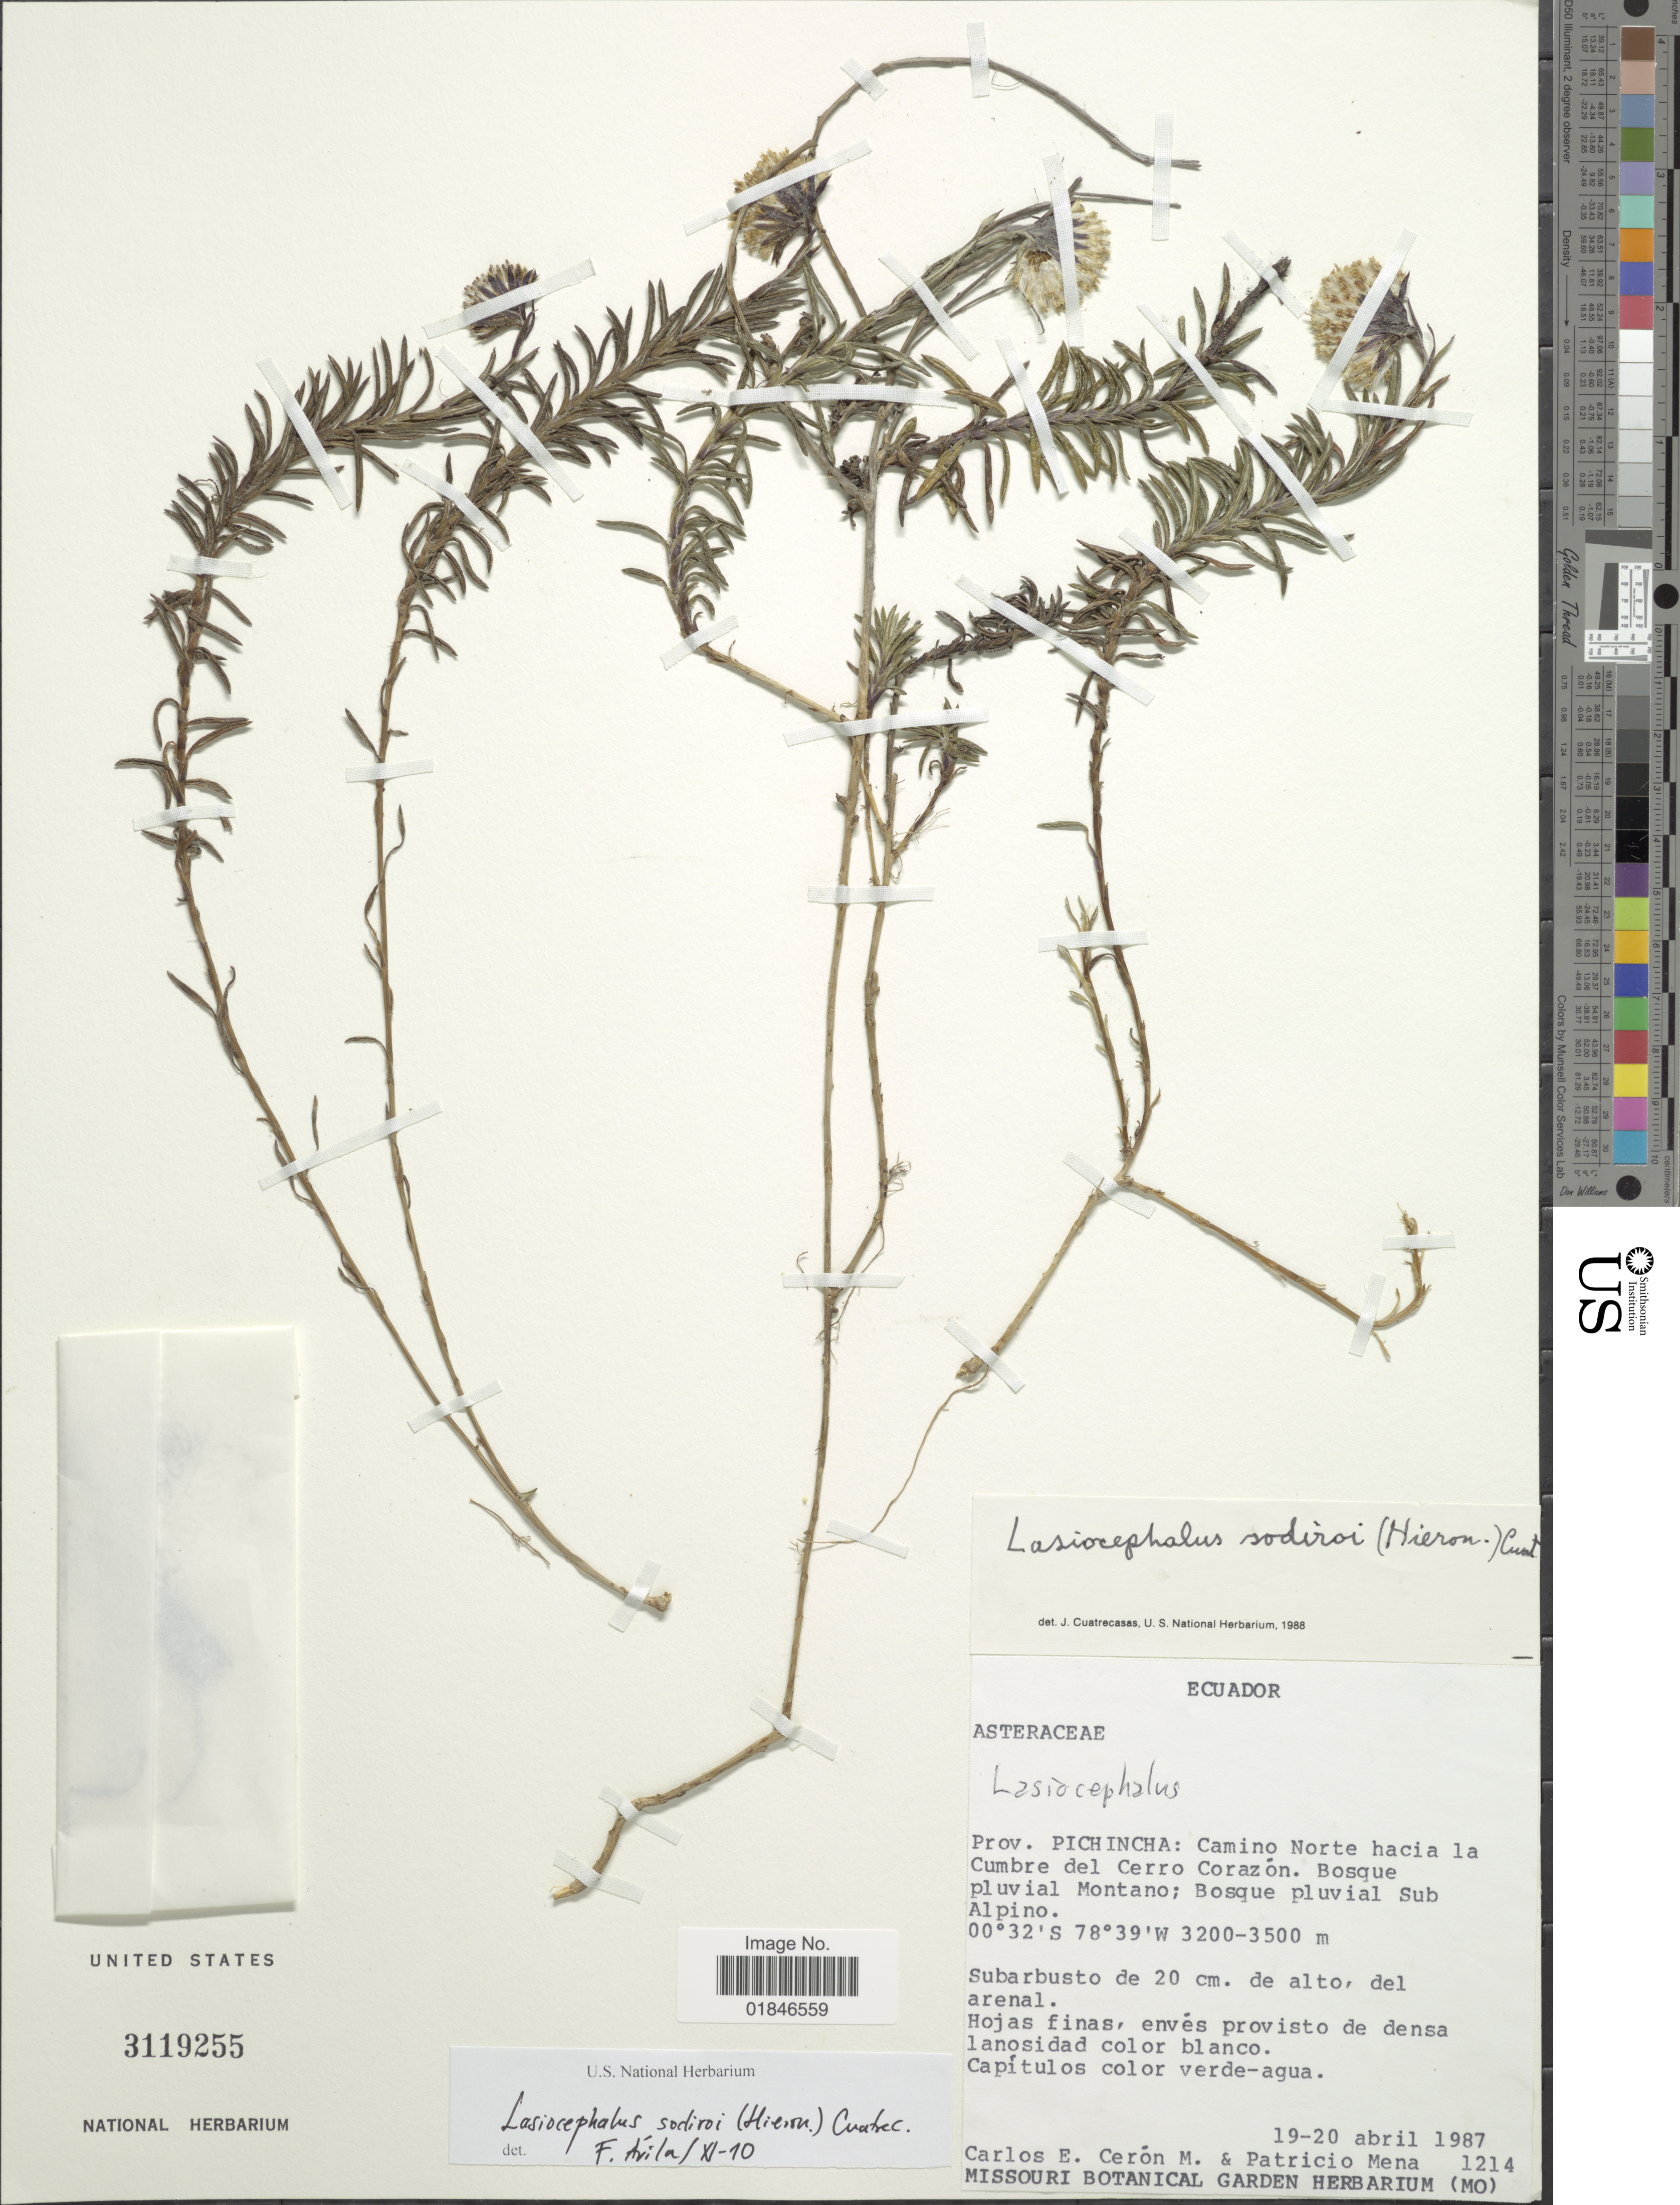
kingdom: Plantae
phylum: Tracheophyta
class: Magnoliopsida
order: Asterales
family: Asteraceae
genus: Senecio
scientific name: Senecio imbaburensis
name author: Sklenár & Marhold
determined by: Salomon, Luciana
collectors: C. E. Cerón M. & P. Mena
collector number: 1214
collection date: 1987-04-19/1987-04-20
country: Ecuador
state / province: Pichincha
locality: Prov. Pichincha: Camino Norte hacia la Cumbre del Cerro Corazon. Bosque pluvial Montano.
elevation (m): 3200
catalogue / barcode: US 3119255